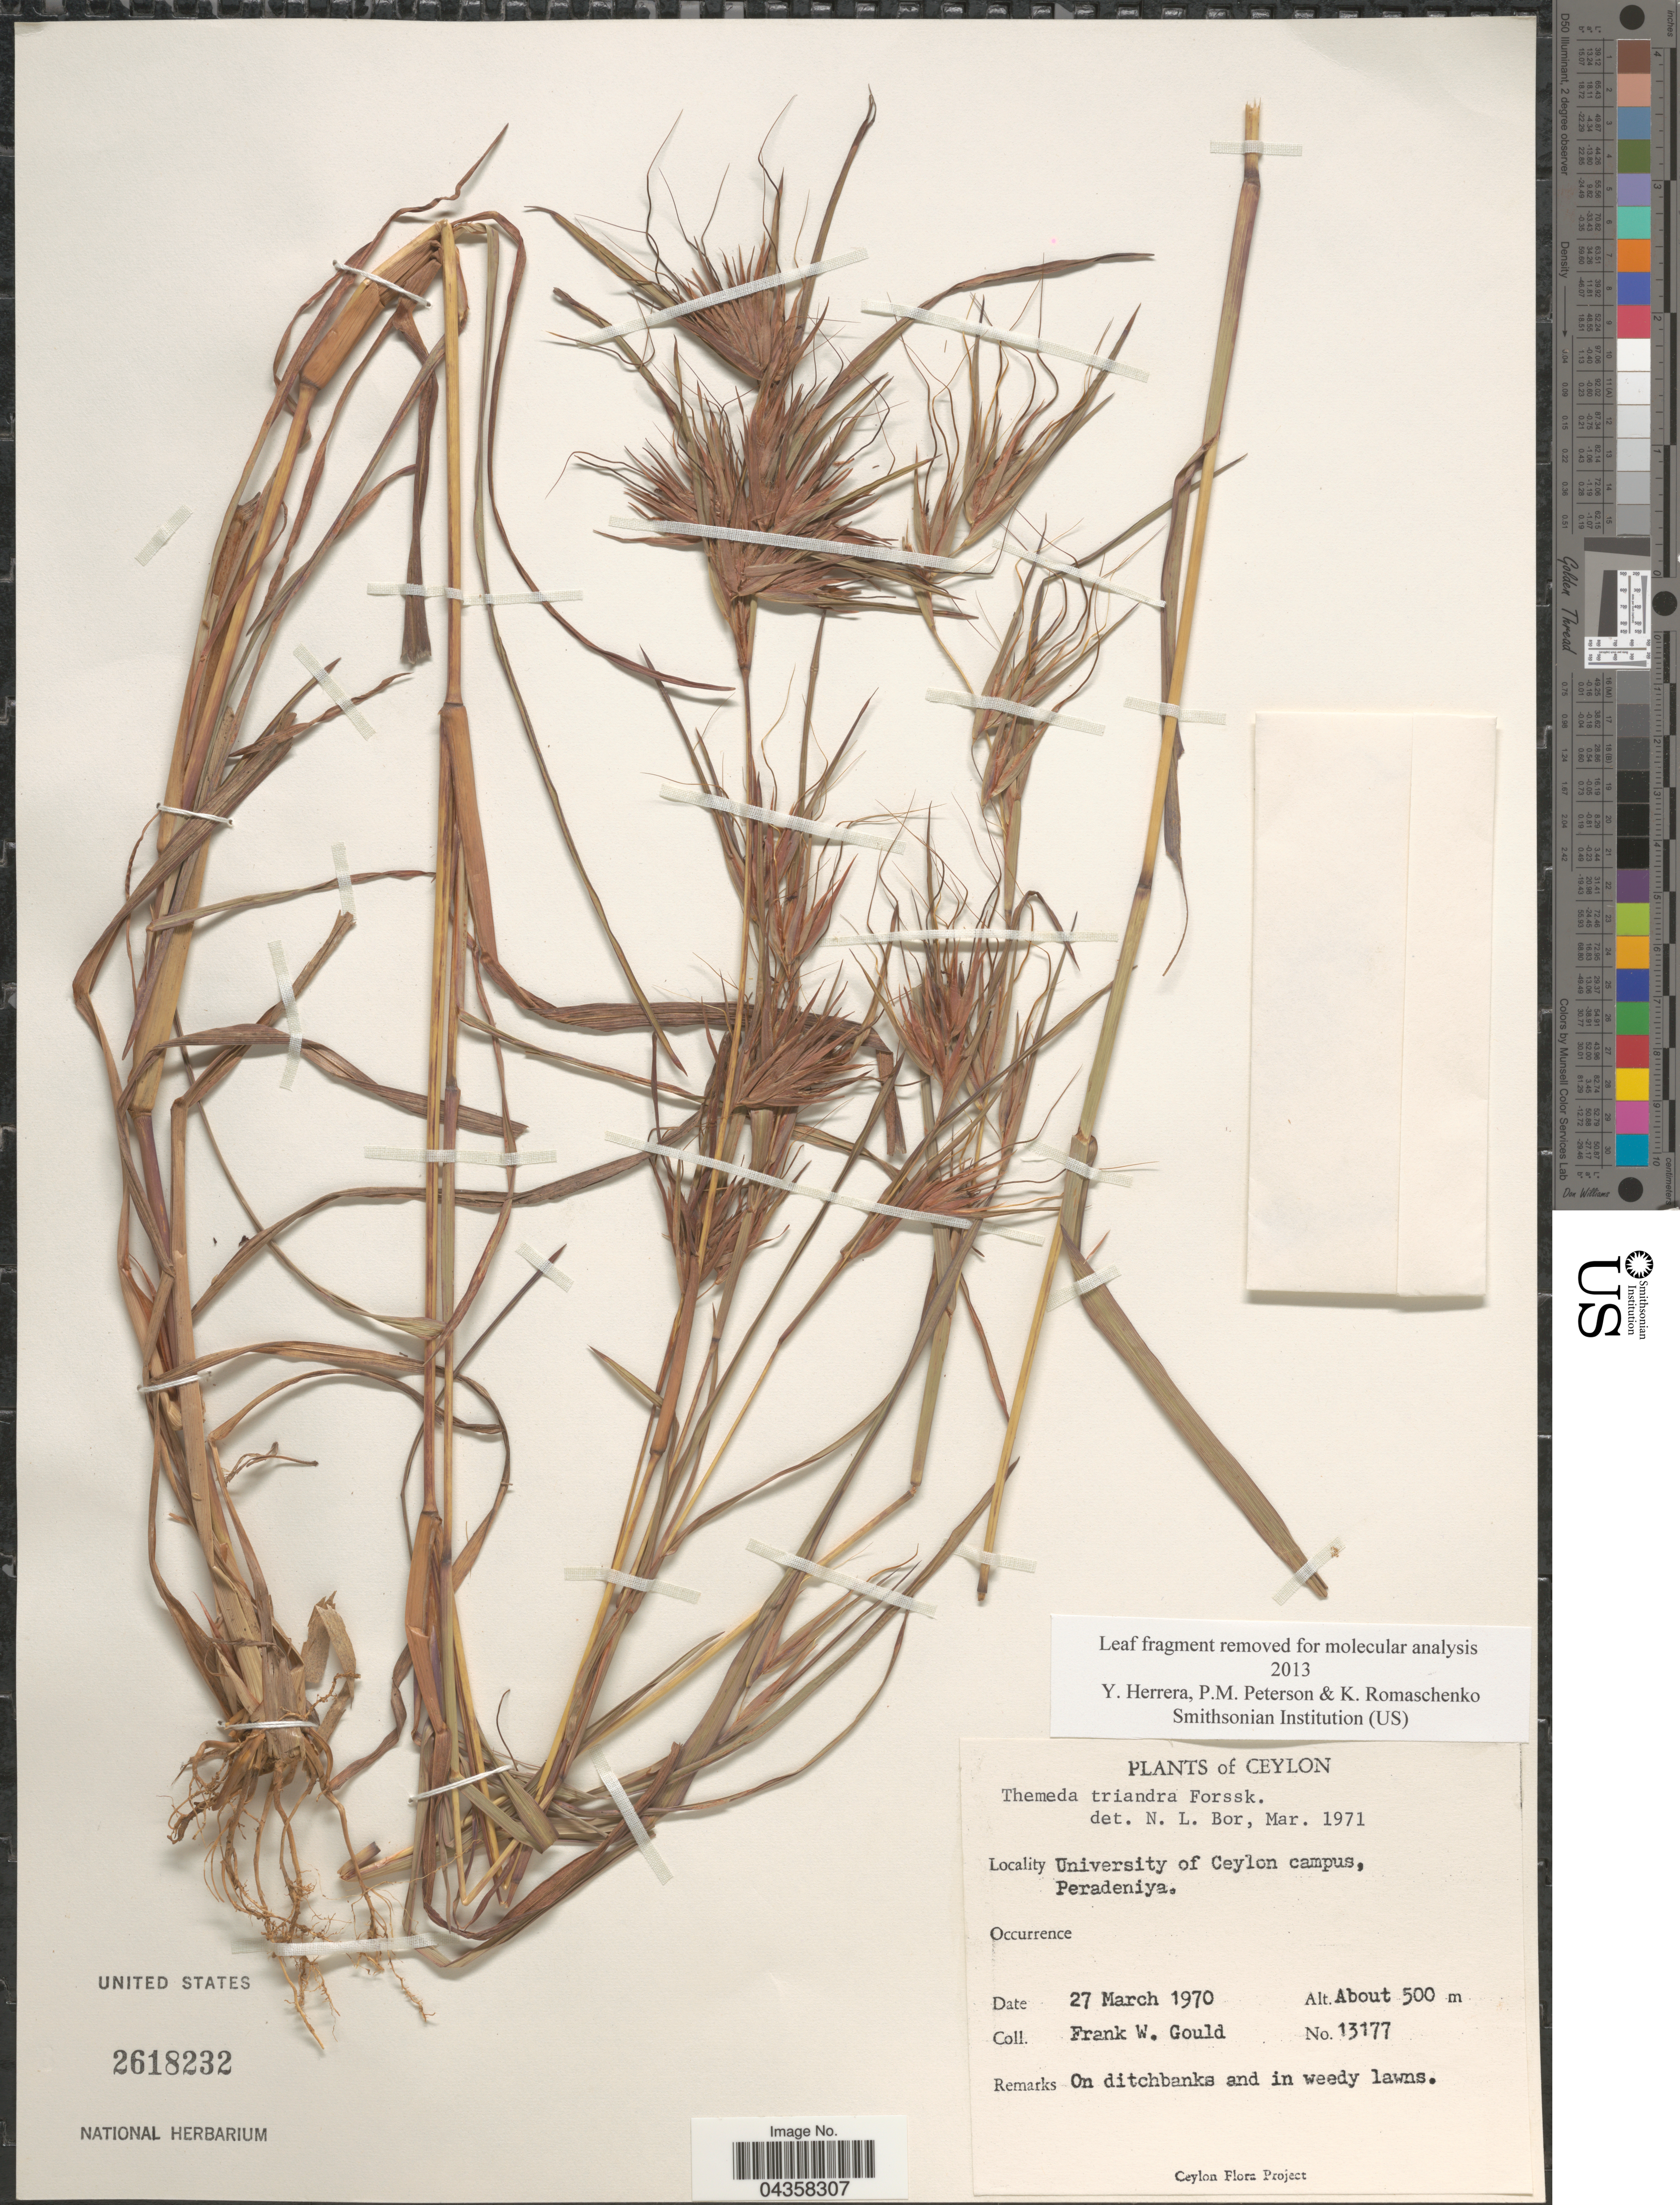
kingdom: Plantae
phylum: Tracheophyta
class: Liliopsida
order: Poales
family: Poaceae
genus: Themeda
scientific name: Themeda triandra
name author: Forssk.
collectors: F. W. Gould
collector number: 13177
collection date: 1970-03-27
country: Sri Lanka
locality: Ceylon. University of Ceylon campus, Peradeniya.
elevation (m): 500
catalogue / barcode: US 2618232